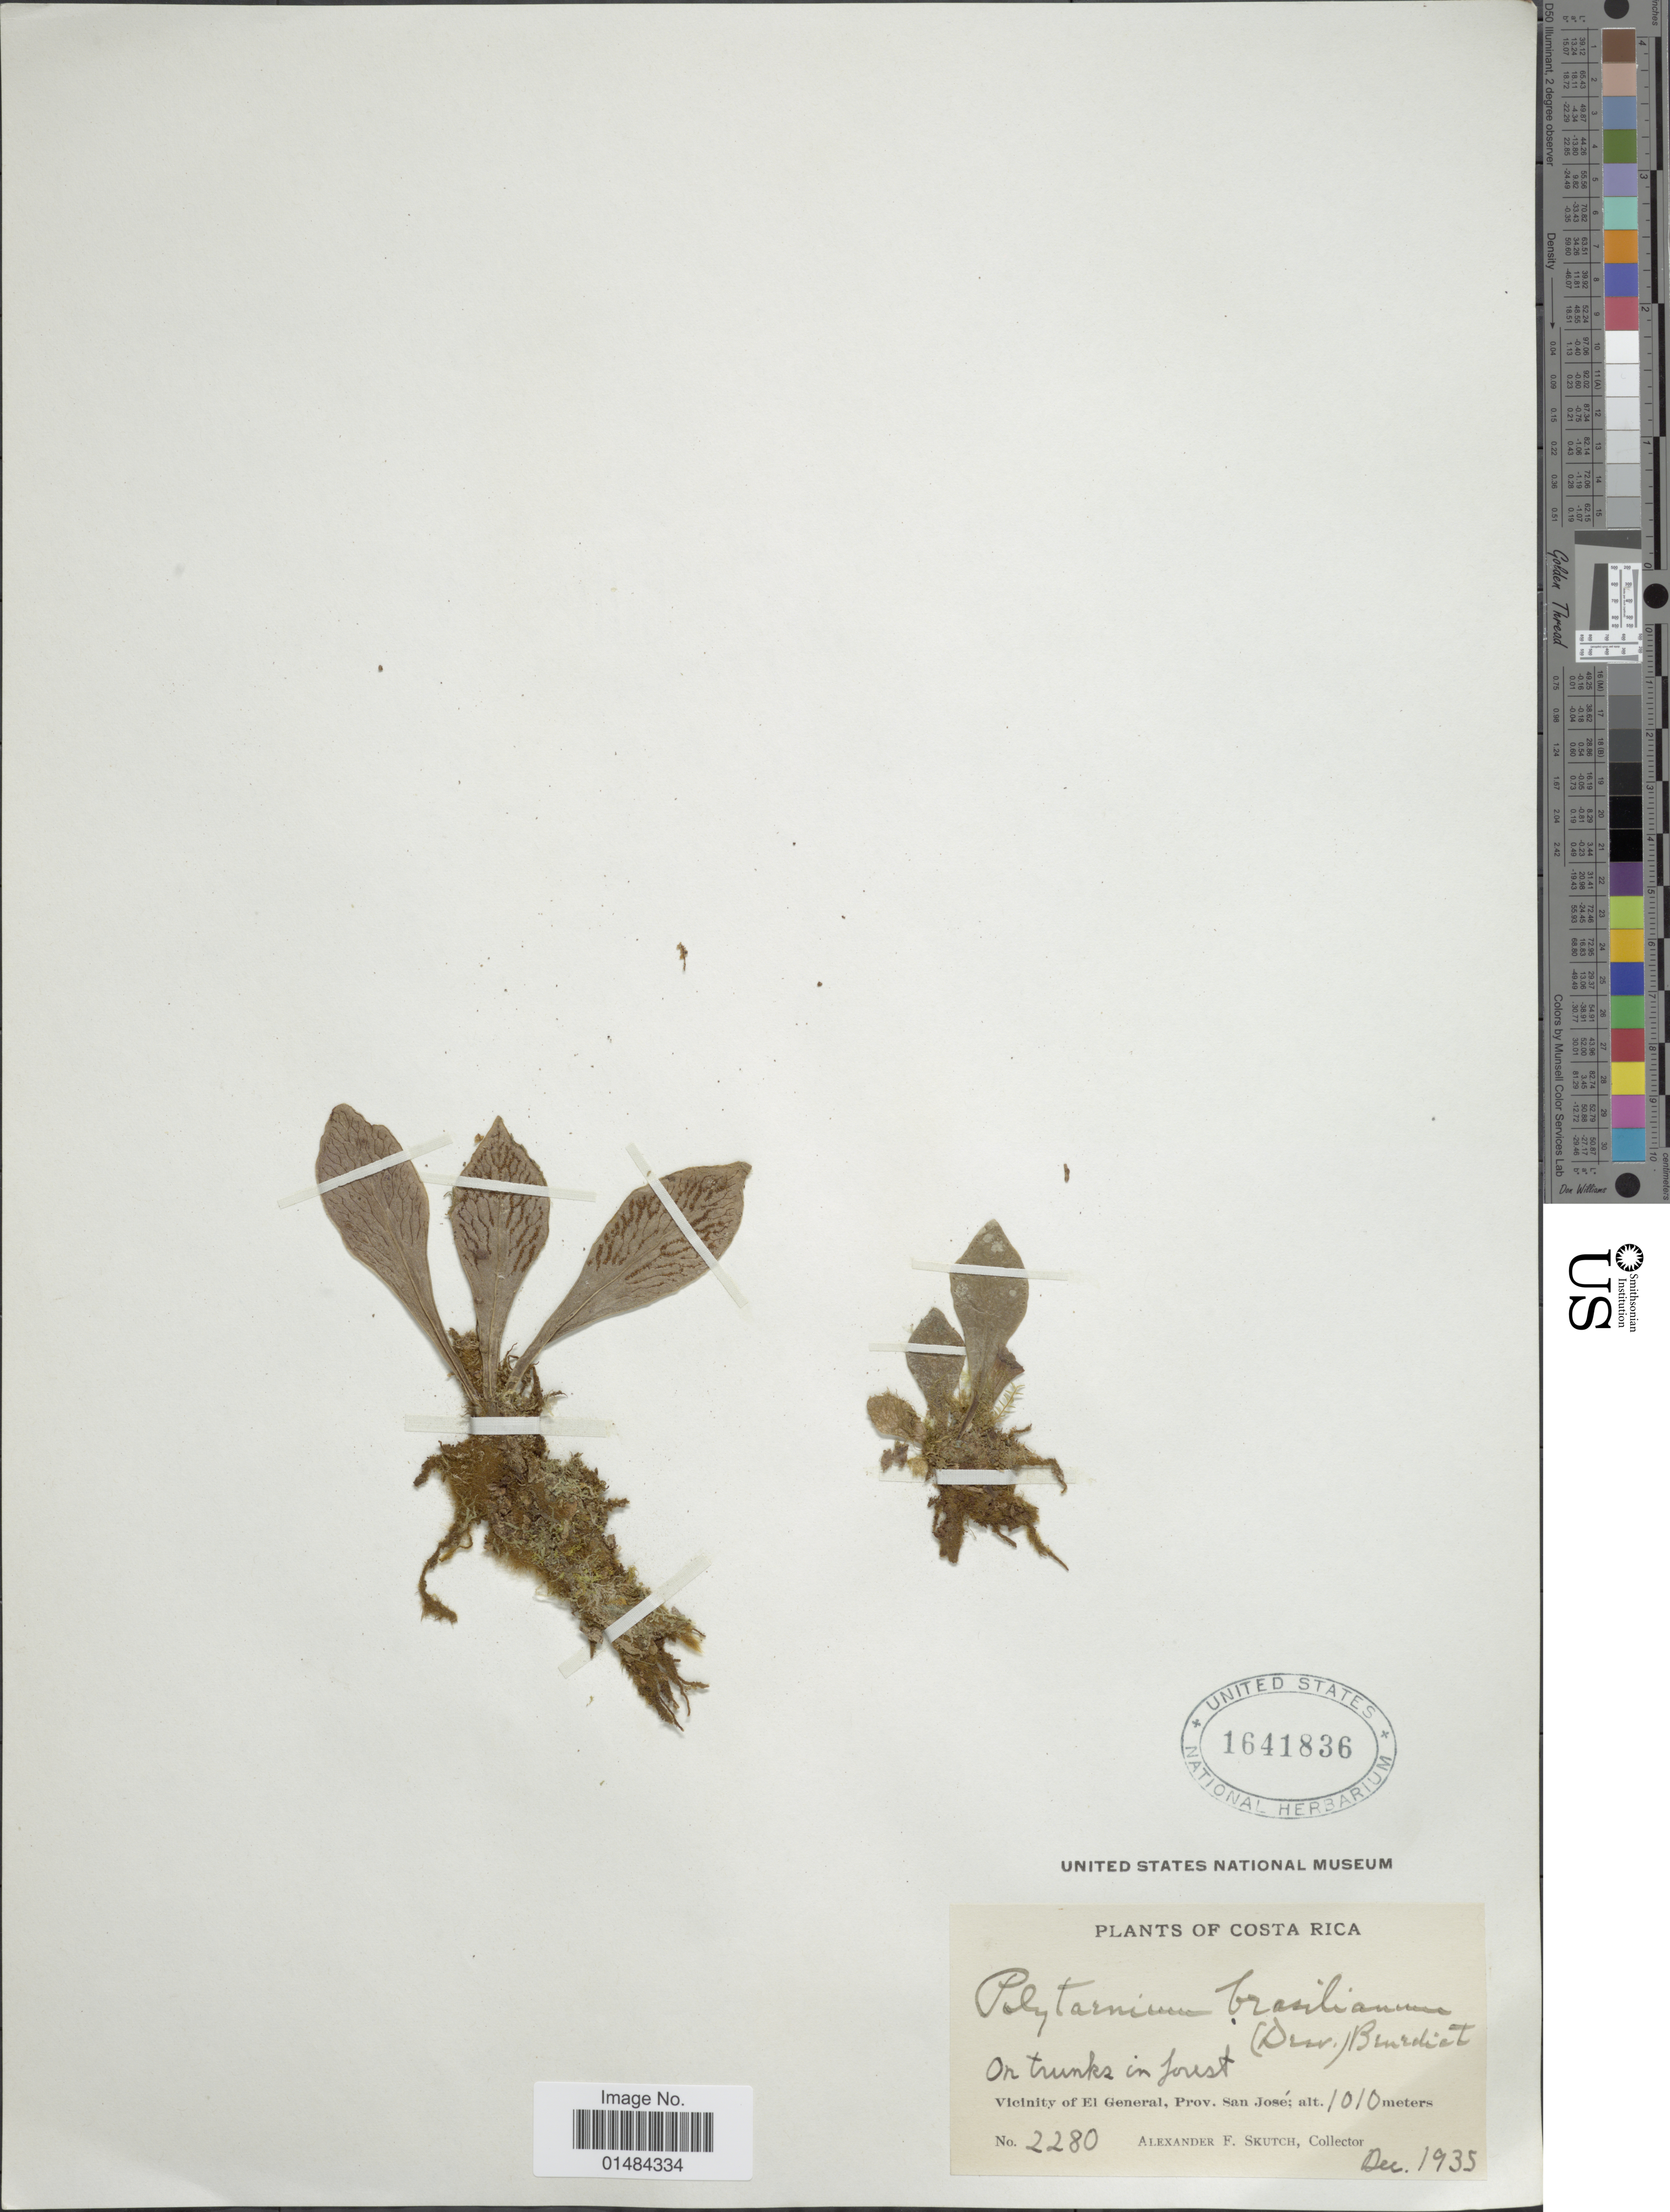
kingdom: Plantae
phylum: Tracheophyta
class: Polypodiopsida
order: Polypodiales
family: Pteridaceae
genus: Polytaenium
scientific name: Polytaenium chlorosporum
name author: (Mickel & Beitel) E.H. Crane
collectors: A. F. Skutch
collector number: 2280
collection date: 1935-12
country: Costa Rica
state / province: San José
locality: Costa Rica, Vicinity of El General, Prov. San José.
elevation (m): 1010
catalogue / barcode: US 1641836